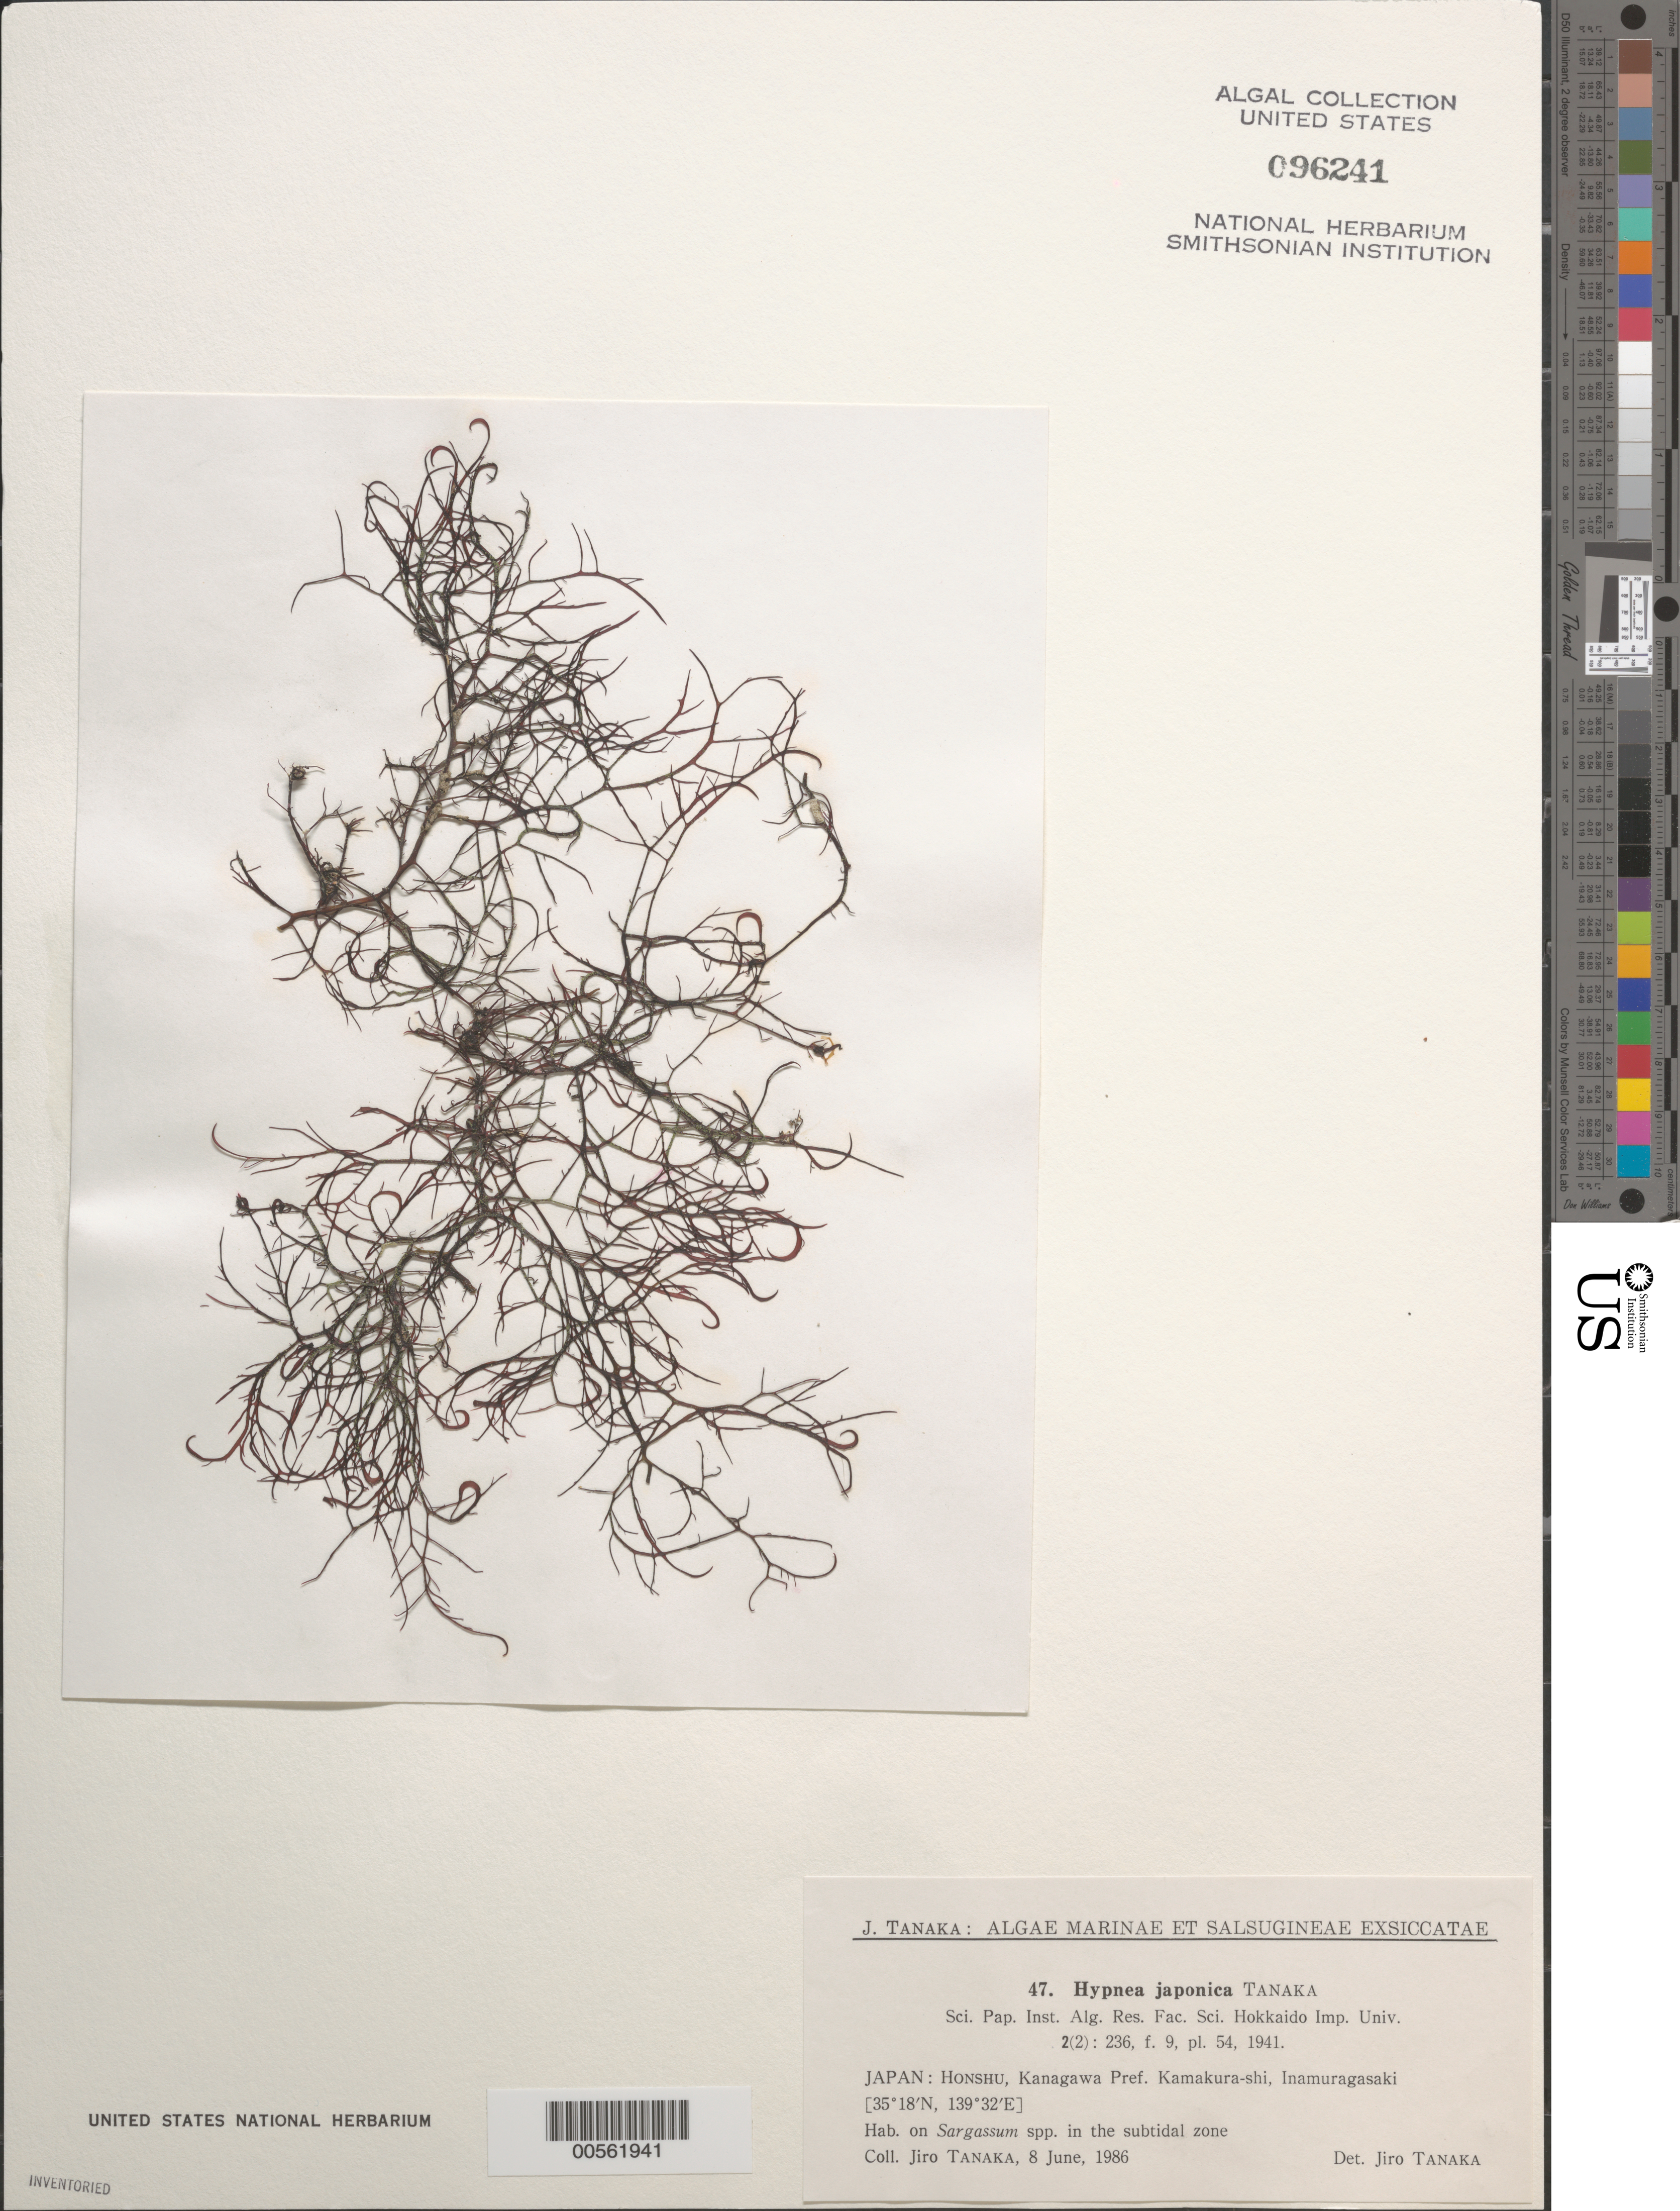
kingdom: Plantae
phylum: Rhodophyta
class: Florideophyceae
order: Gigartinales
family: Cystocloniaceae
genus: Hypnea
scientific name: Hypnea japonica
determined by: Tanaka, J.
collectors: J. Tanaka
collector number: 47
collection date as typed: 08 Jun 1986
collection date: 1986-06-08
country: Japan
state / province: Kanagawa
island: Honshu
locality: Inamuragasaki, Kamakura-shi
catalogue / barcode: US 96241